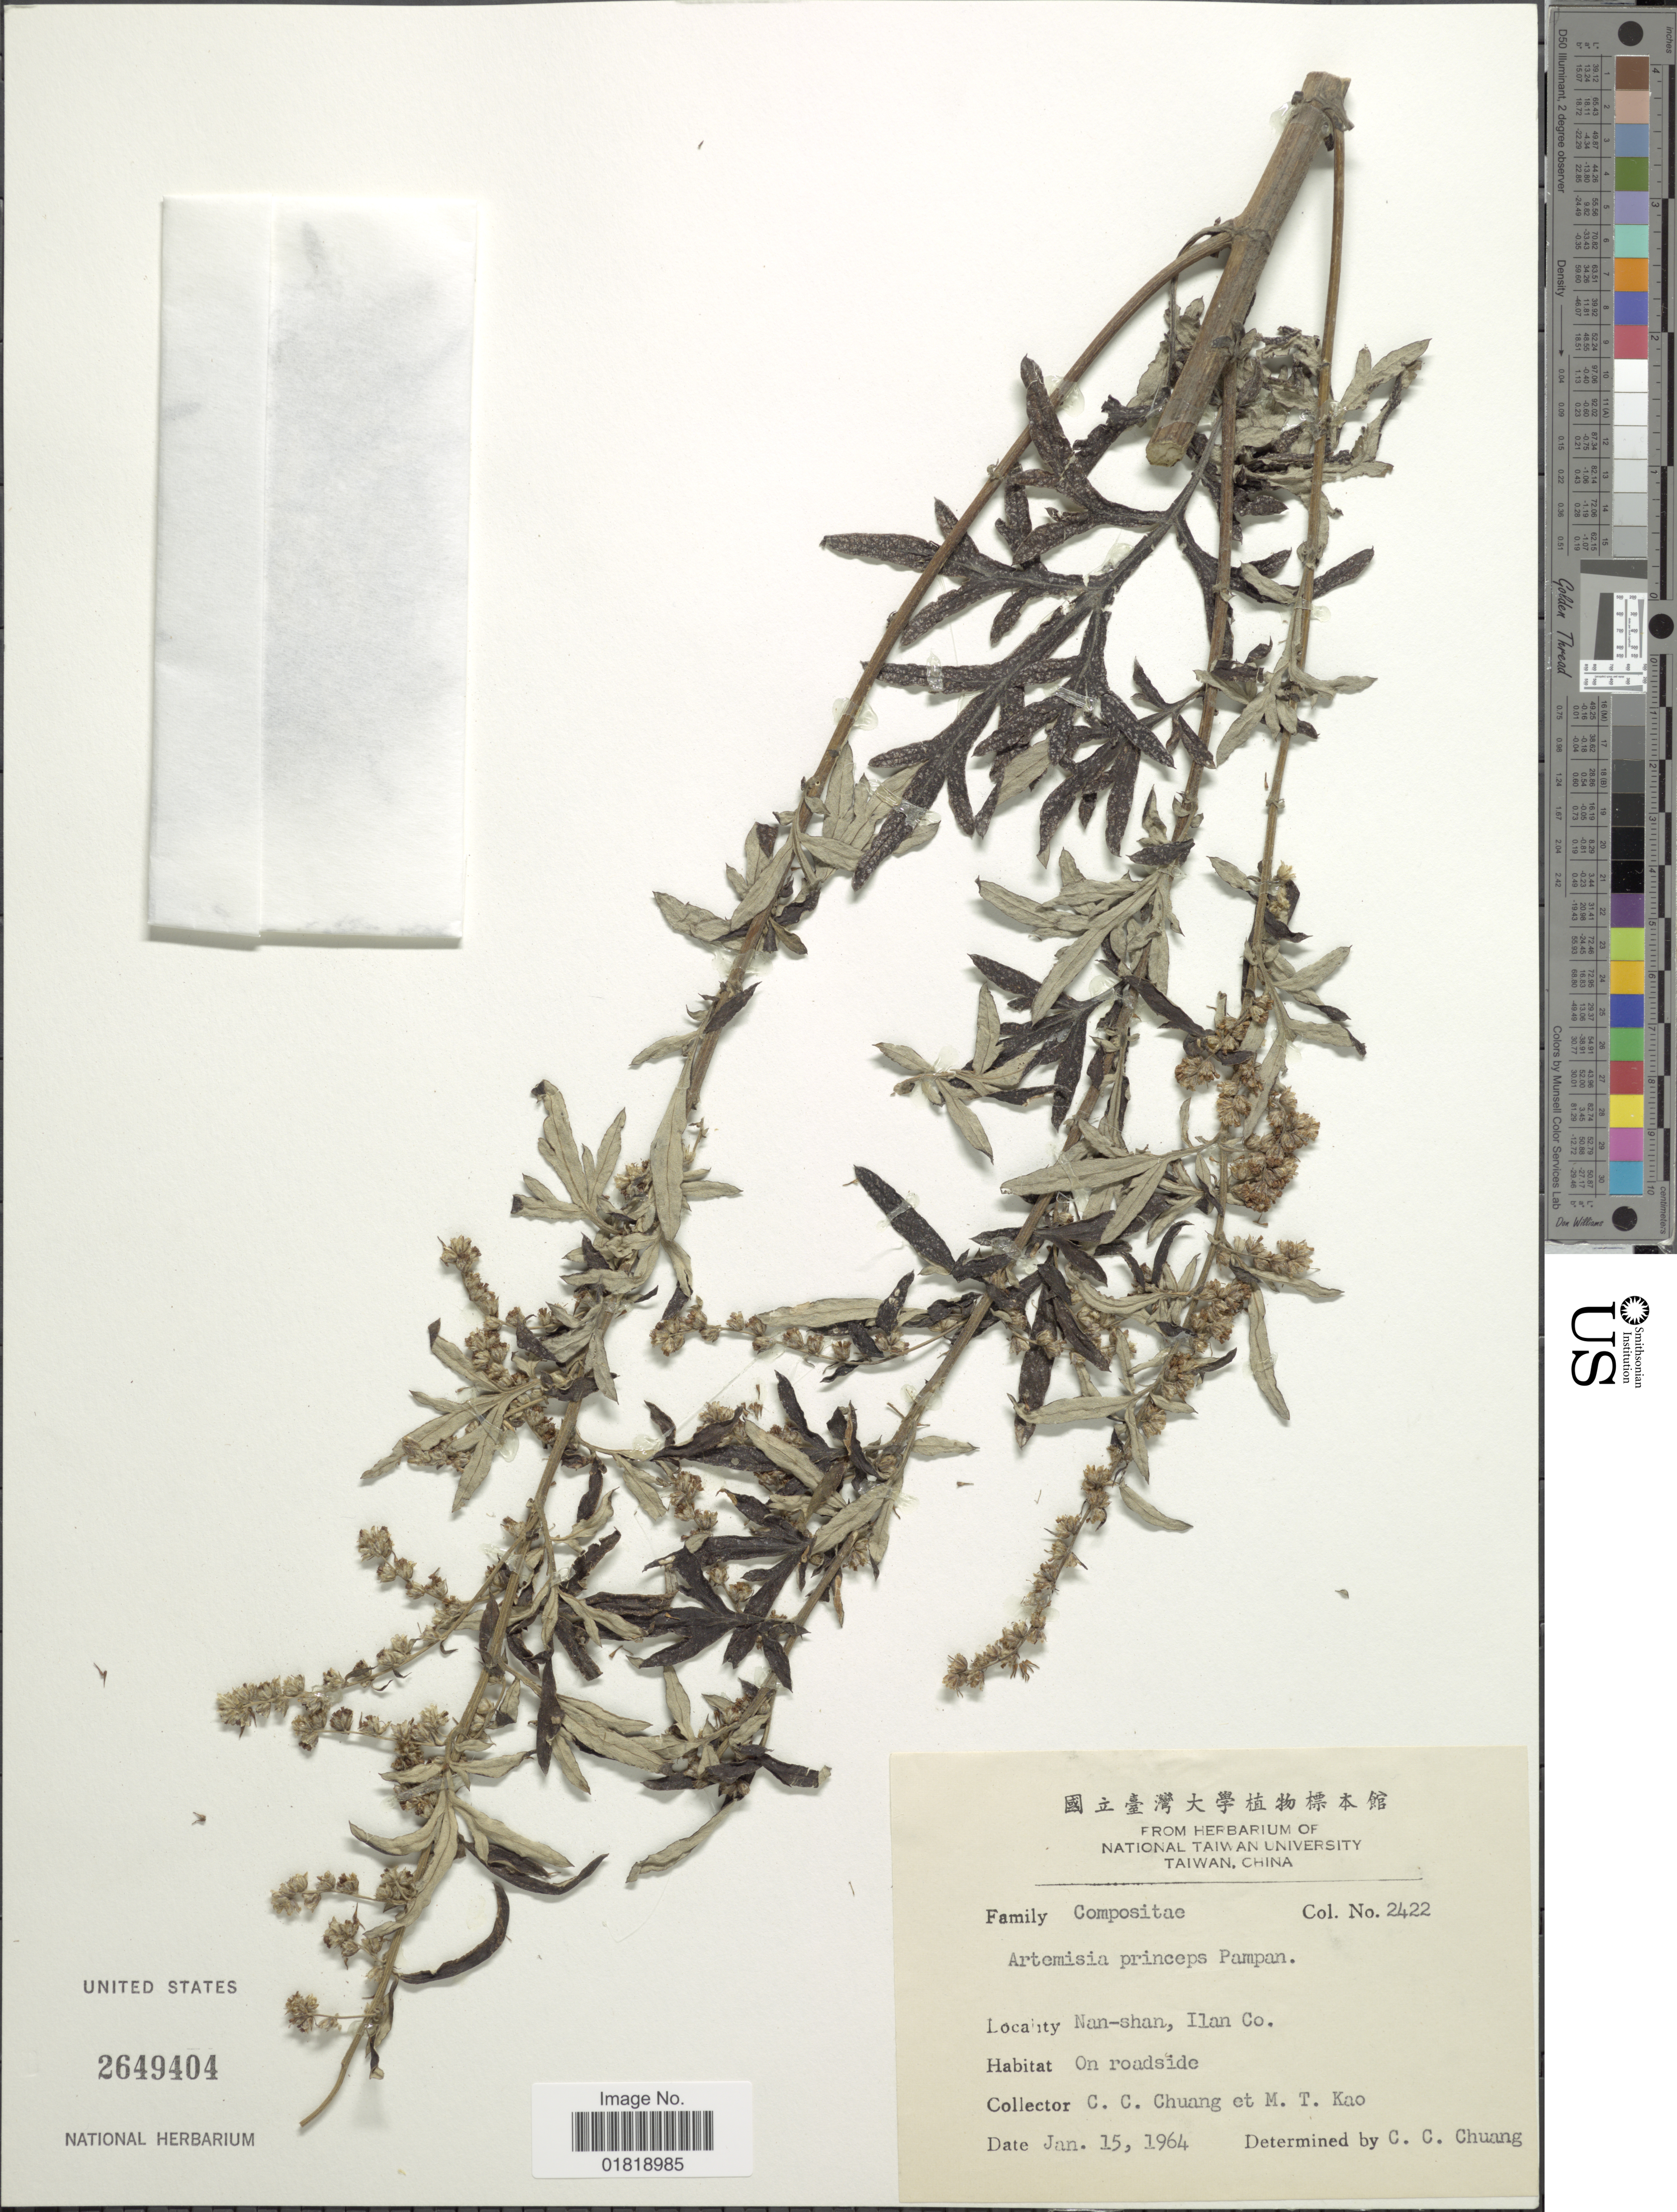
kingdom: Plantae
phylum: Tracheophyta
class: Magnoliopsida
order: Asterales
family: Asteraceae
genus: Artemisia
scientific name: Artemisia princeps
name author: Pamp.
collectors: C. C. Chuang & M. T. Kao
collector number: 2422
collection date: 1964-01-15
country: Taiwan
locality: Nan-shan, Ilan Co.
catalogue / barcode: US 2649404